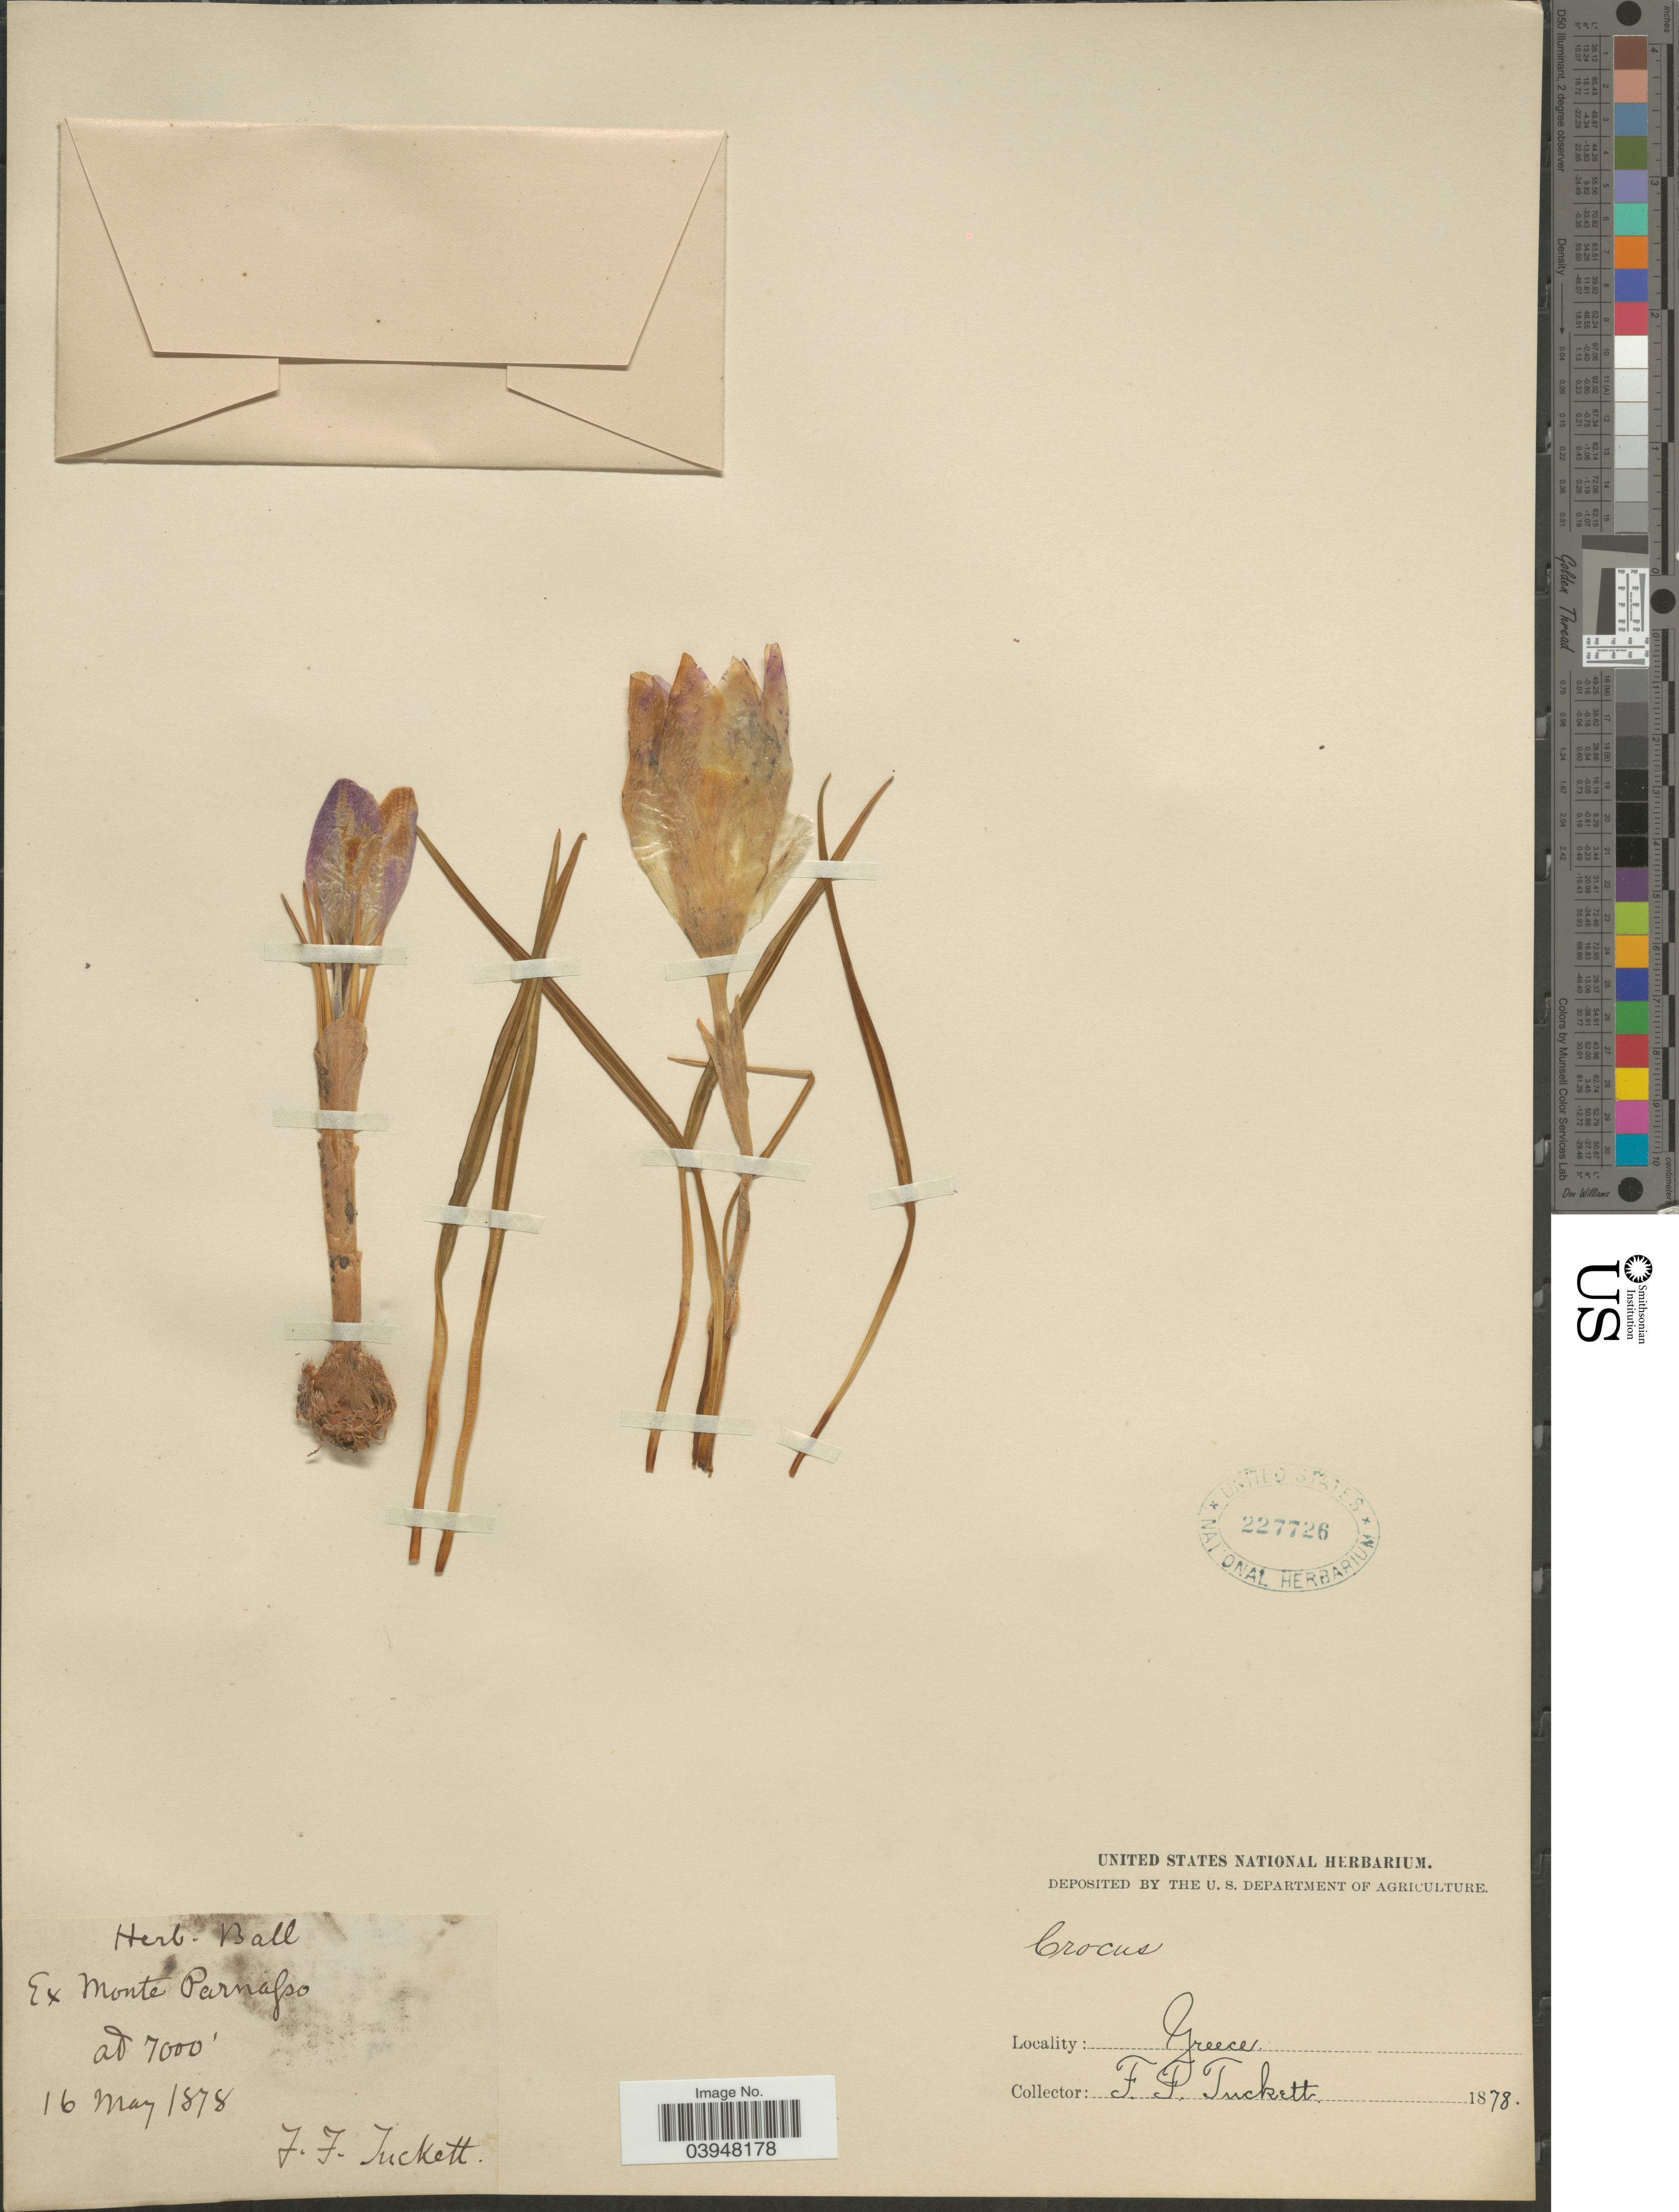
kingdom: Plantae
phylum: Tracheophyta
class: Liliopsida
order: Asparagales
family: Iridaceae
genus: Crocus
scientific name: Crocus sp.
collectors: F. Tuckett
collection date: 1878-05-16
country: Greece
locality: Ex Monte Parnasso.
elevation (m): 2134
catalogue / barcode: US 227726